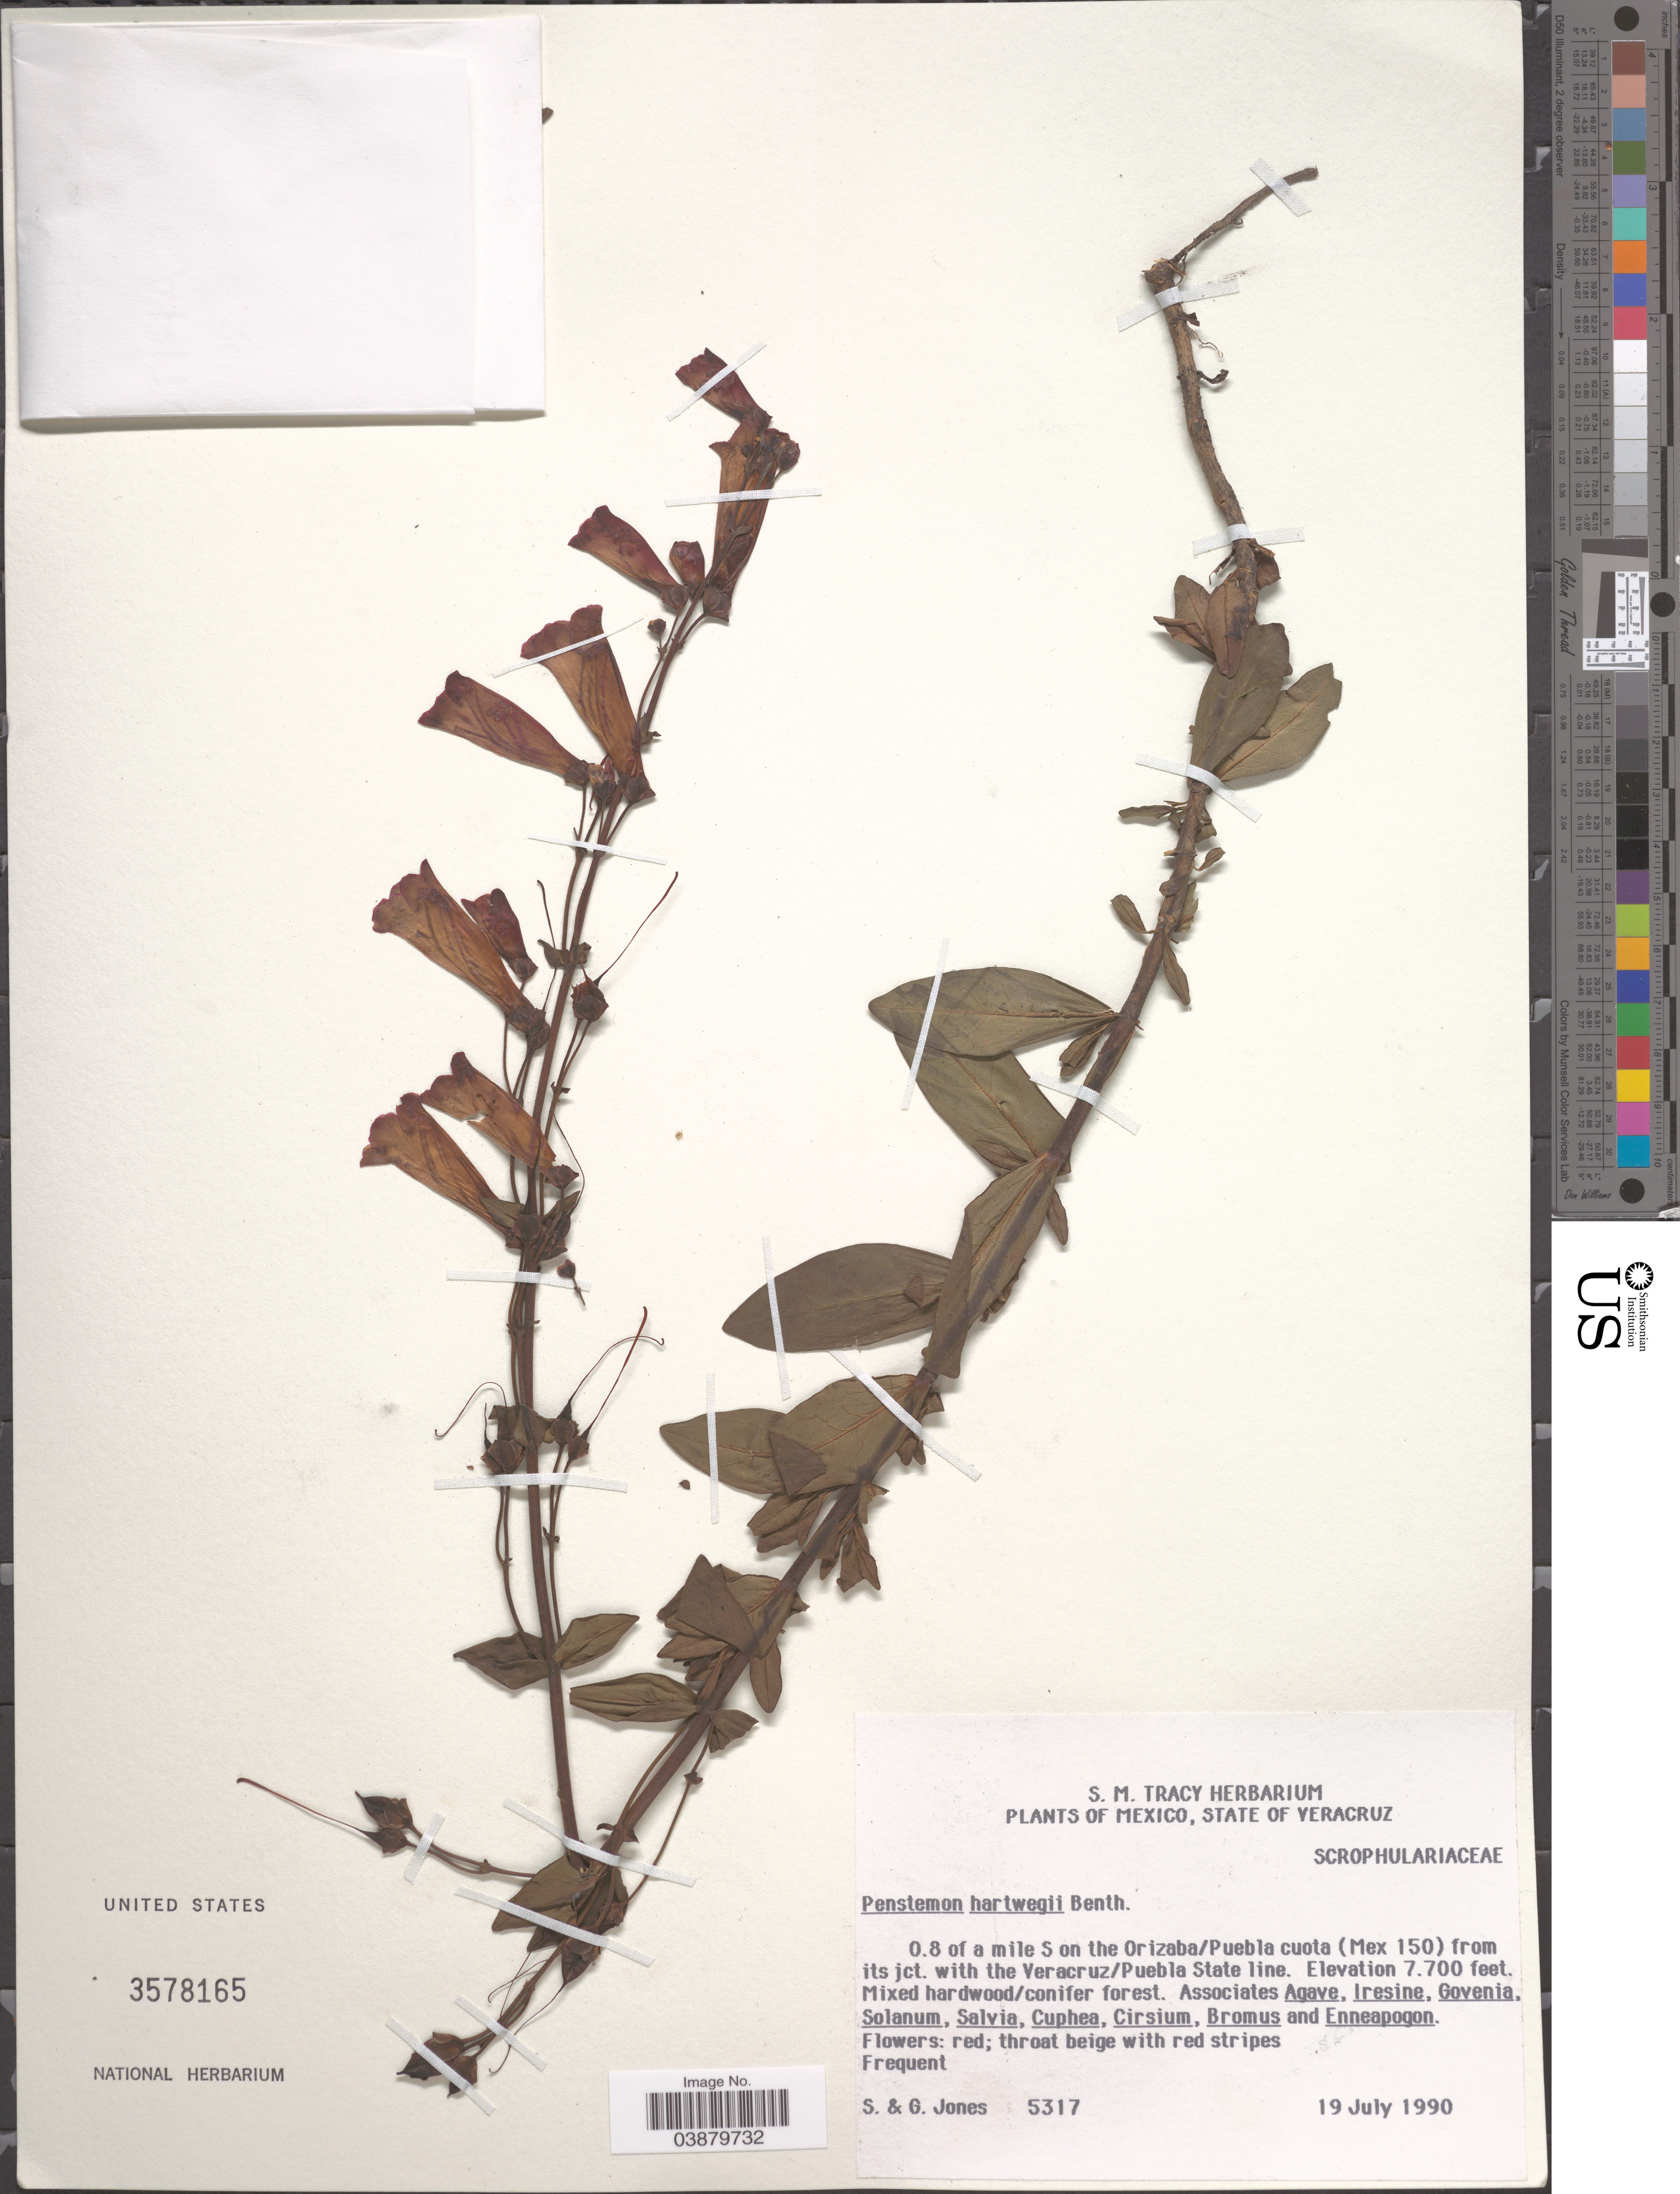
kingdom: Plantae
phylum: Tracheophyta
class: Magnoliopsida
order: Lamiales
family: Plantaginaceae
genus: Penstemon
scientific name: Penstemon hartwegi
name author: Benth.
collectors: S. Jones & G. Jones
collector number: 5317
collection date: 1990-07-19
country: Mexico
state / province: Veracruz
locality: State of Veracruz. 0.8 of a mile S on the Orizaba/Puebla cuota (Mex 150) from its jct. with the Veracruz/Puebla State line.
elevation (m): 2347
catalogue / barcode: US 3578165